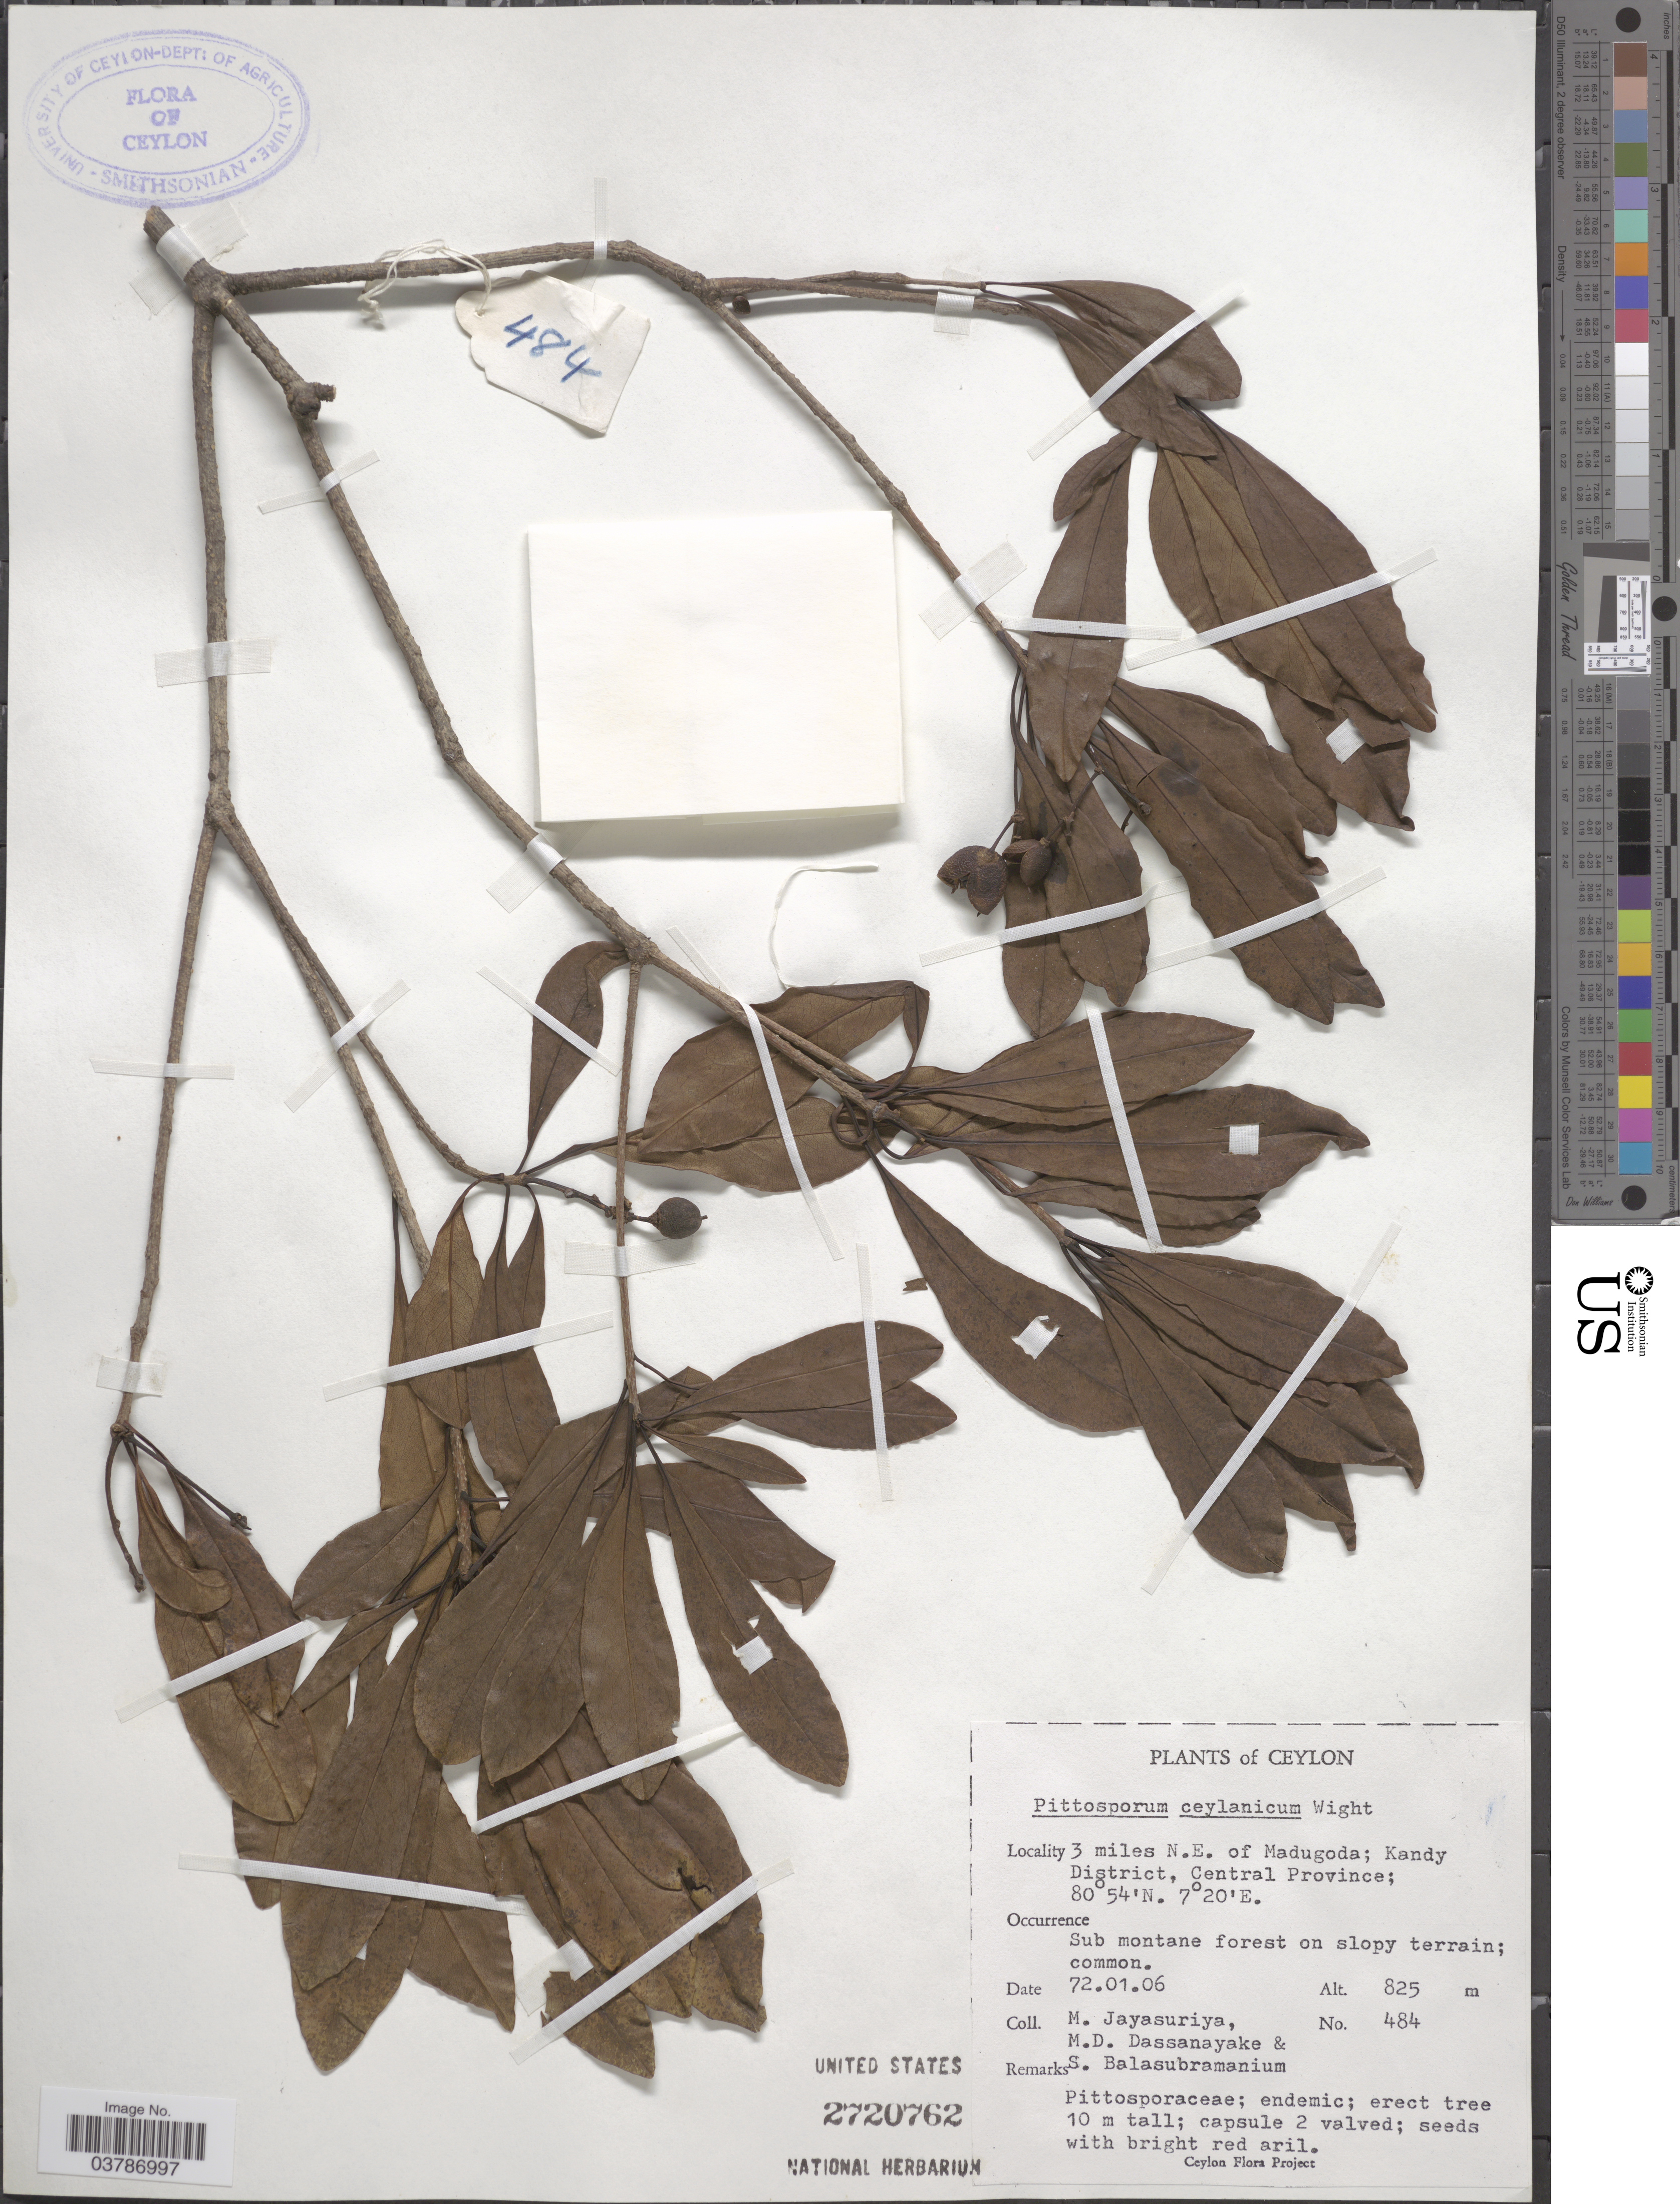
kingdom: Plantae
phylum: Tracheophyta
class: Magnoliopsida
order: Apiales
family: Pittosporaceae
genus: Pittosporum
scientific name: Pittosporum ceylanicum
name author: Wight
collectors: M. Jayasuriya, M. D. Dassanayake & S. Balasubramanium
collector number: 484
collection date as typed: Transcribed d/m/y: 6/1/72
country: Sri Lanka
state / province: Central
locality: Ceylon. 3 miles N.E. of Madugoda; Kandy District.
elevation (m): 825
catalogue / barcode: US 2720762